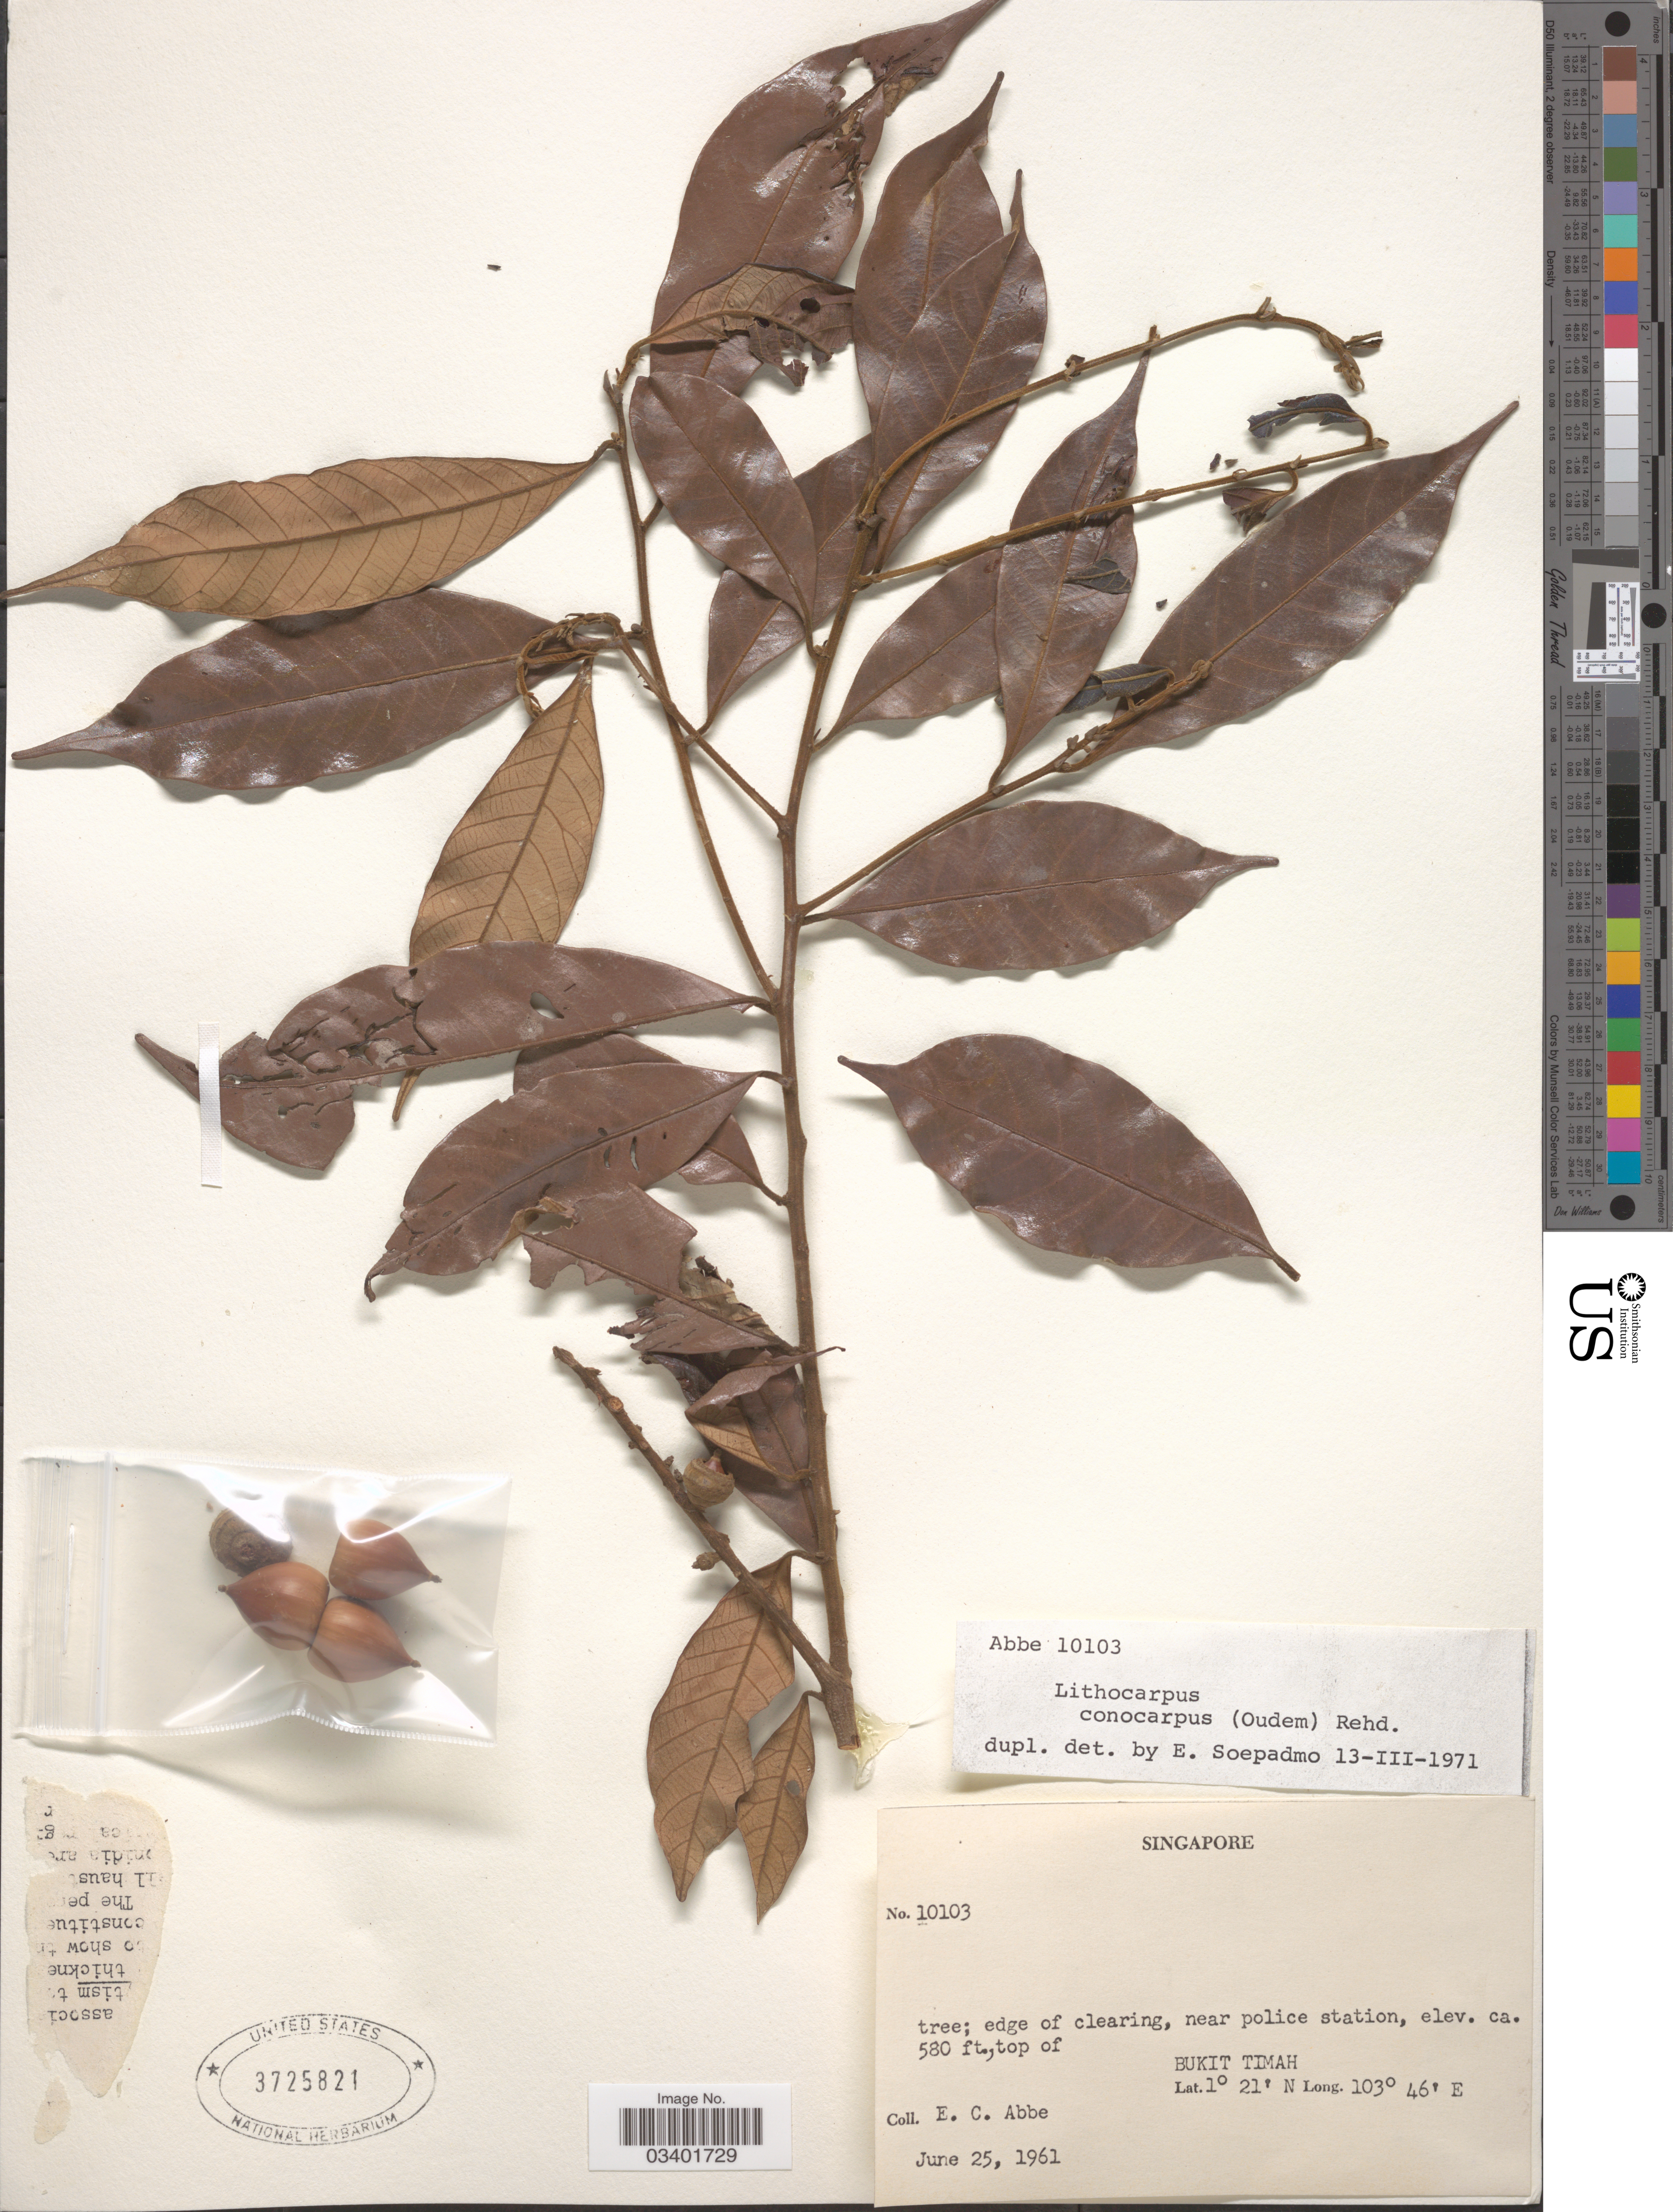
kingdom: Plantae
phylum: Tracheophyta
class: Magnoliopsida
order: Fagales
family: Fagaceae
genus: Lithocarpus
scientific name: Lithocarpus conocarpus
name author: (Oudem.) Rehder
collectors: E. C. Abbe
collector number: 10103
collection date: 1961-06-25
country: Singapore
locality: Edge of clearing, near police station, top of Bukit Timah.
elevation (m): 177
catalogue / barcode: US 3725821